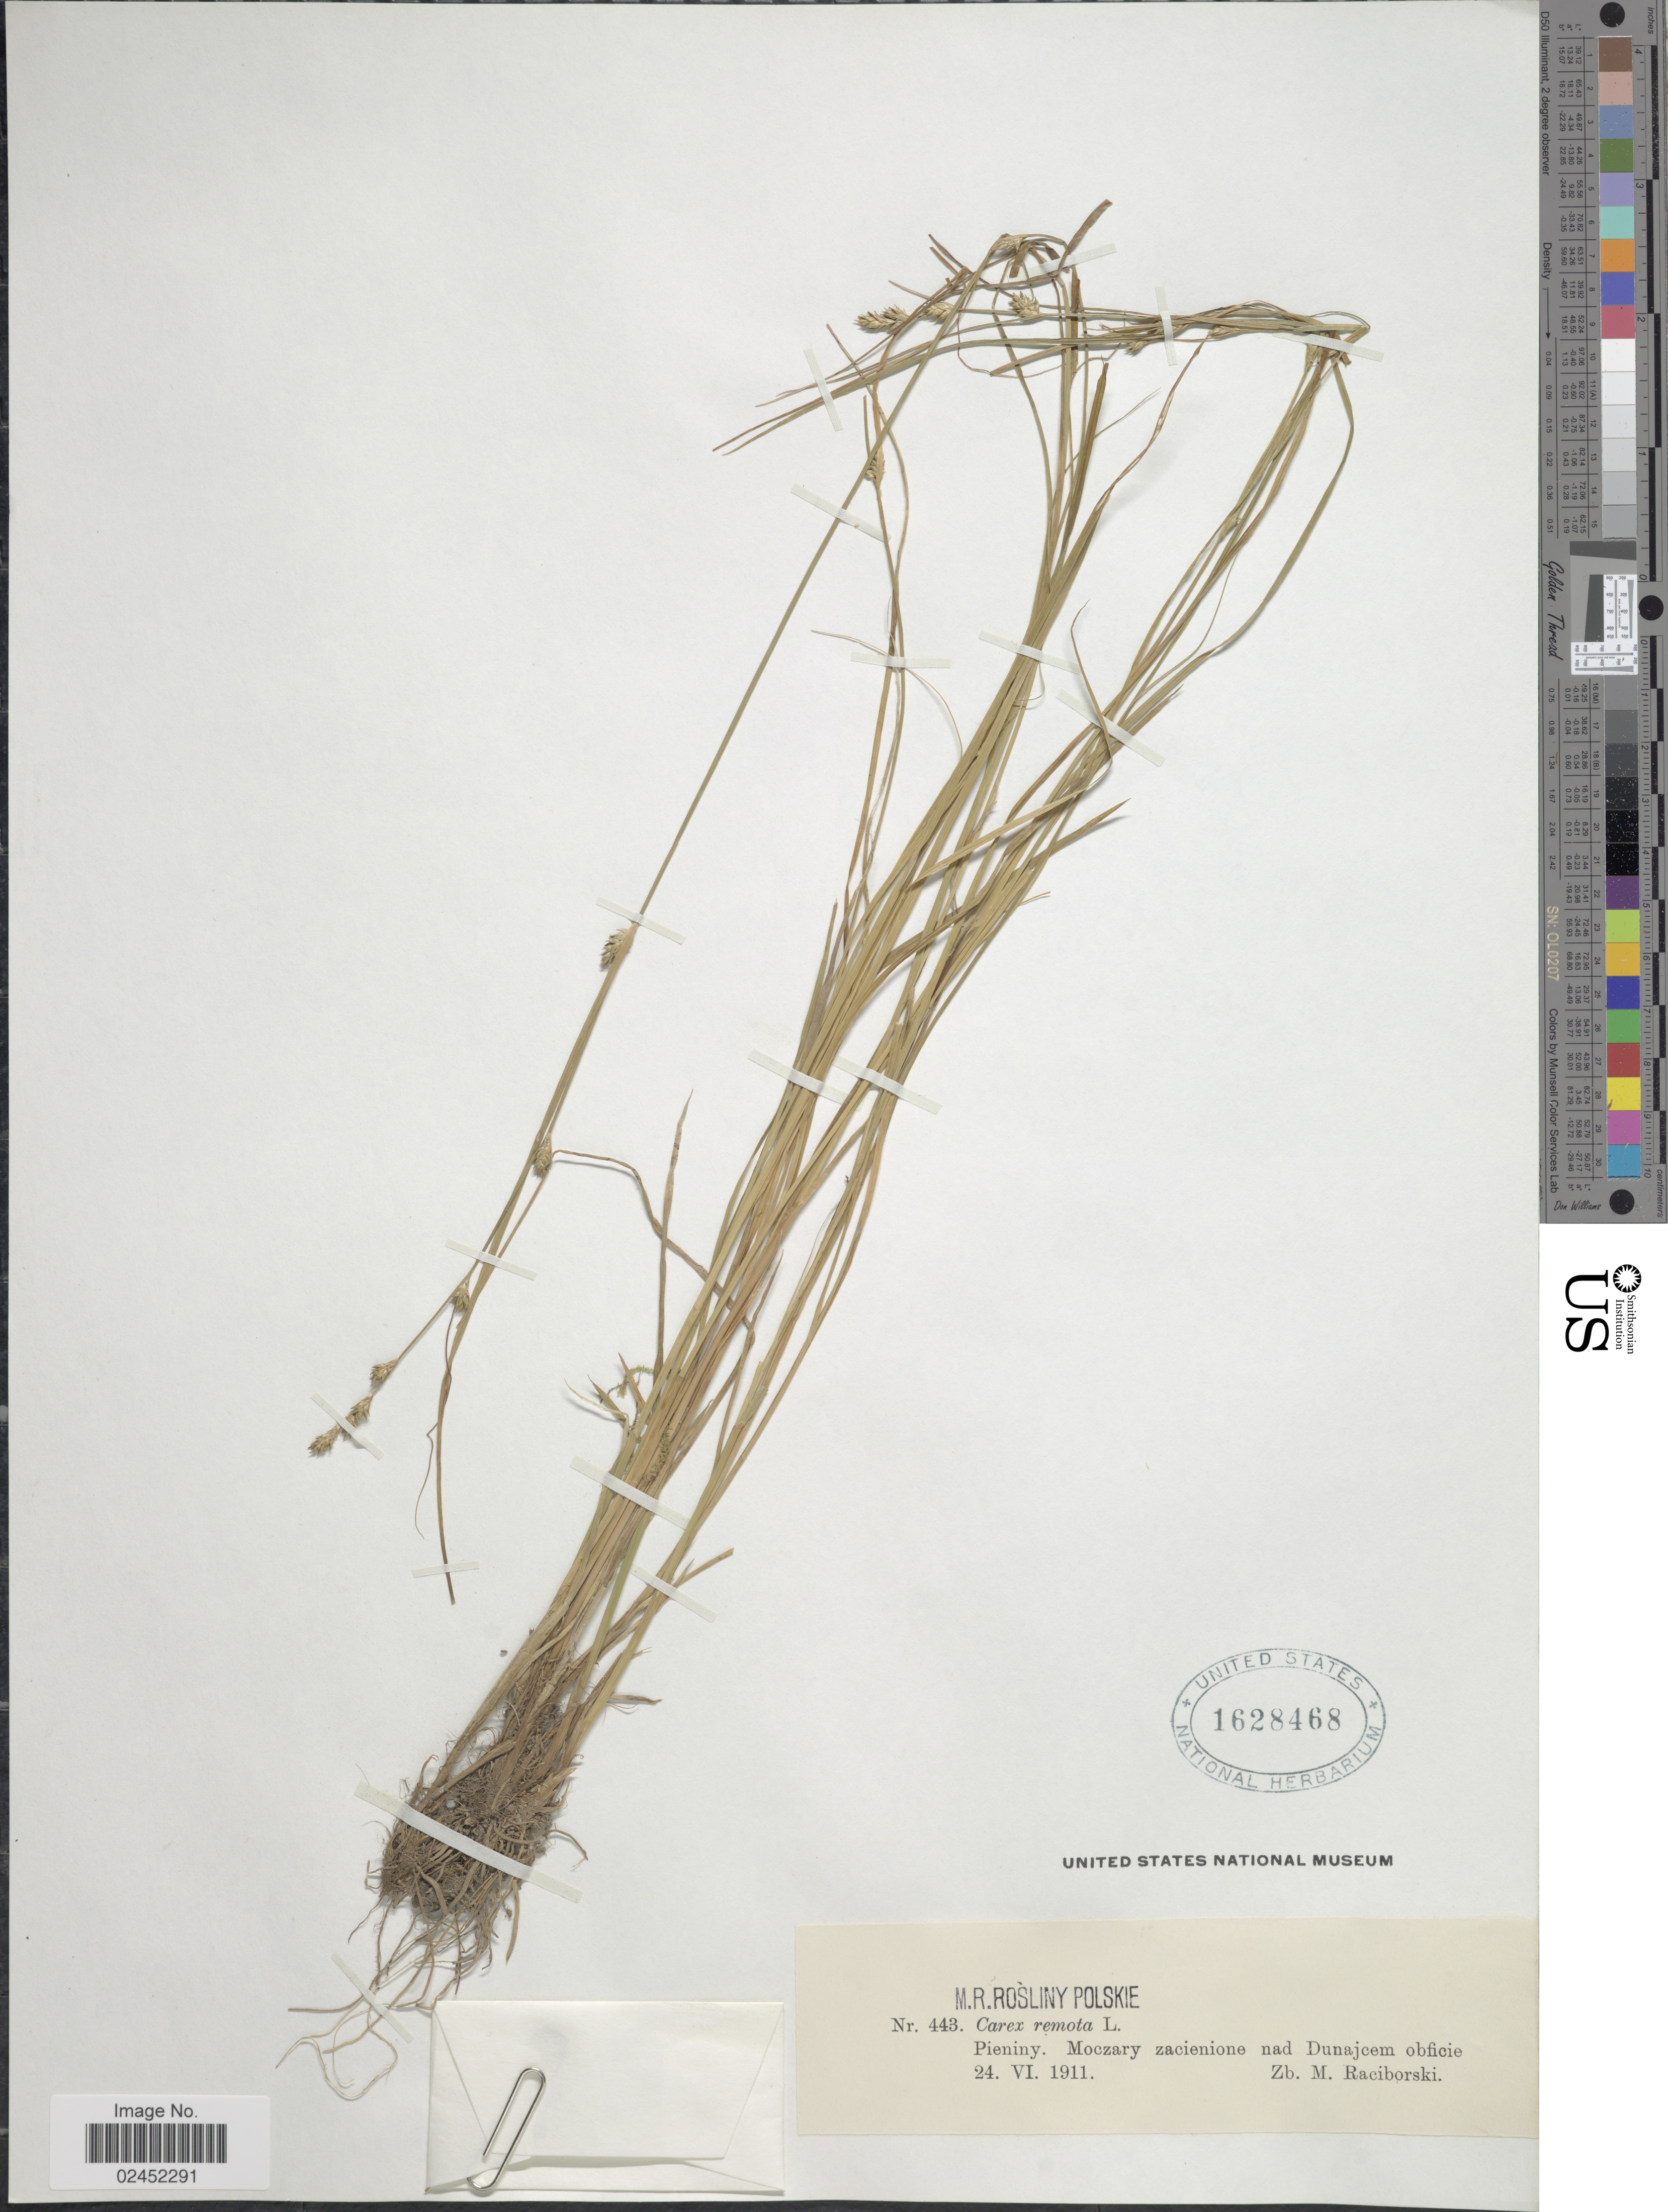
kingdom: Plantae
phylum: Tracheophyta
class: Liliopsida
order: Poales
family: Cyperaceae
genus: Carex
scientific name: Carex remota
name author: L.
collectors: Z. Raciborski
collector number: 443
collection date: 1911-06-24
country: Poland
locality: Pieniny. Moczary zacienione nad Dunajcem obficie. [interpreted]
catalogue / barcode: US 1628468